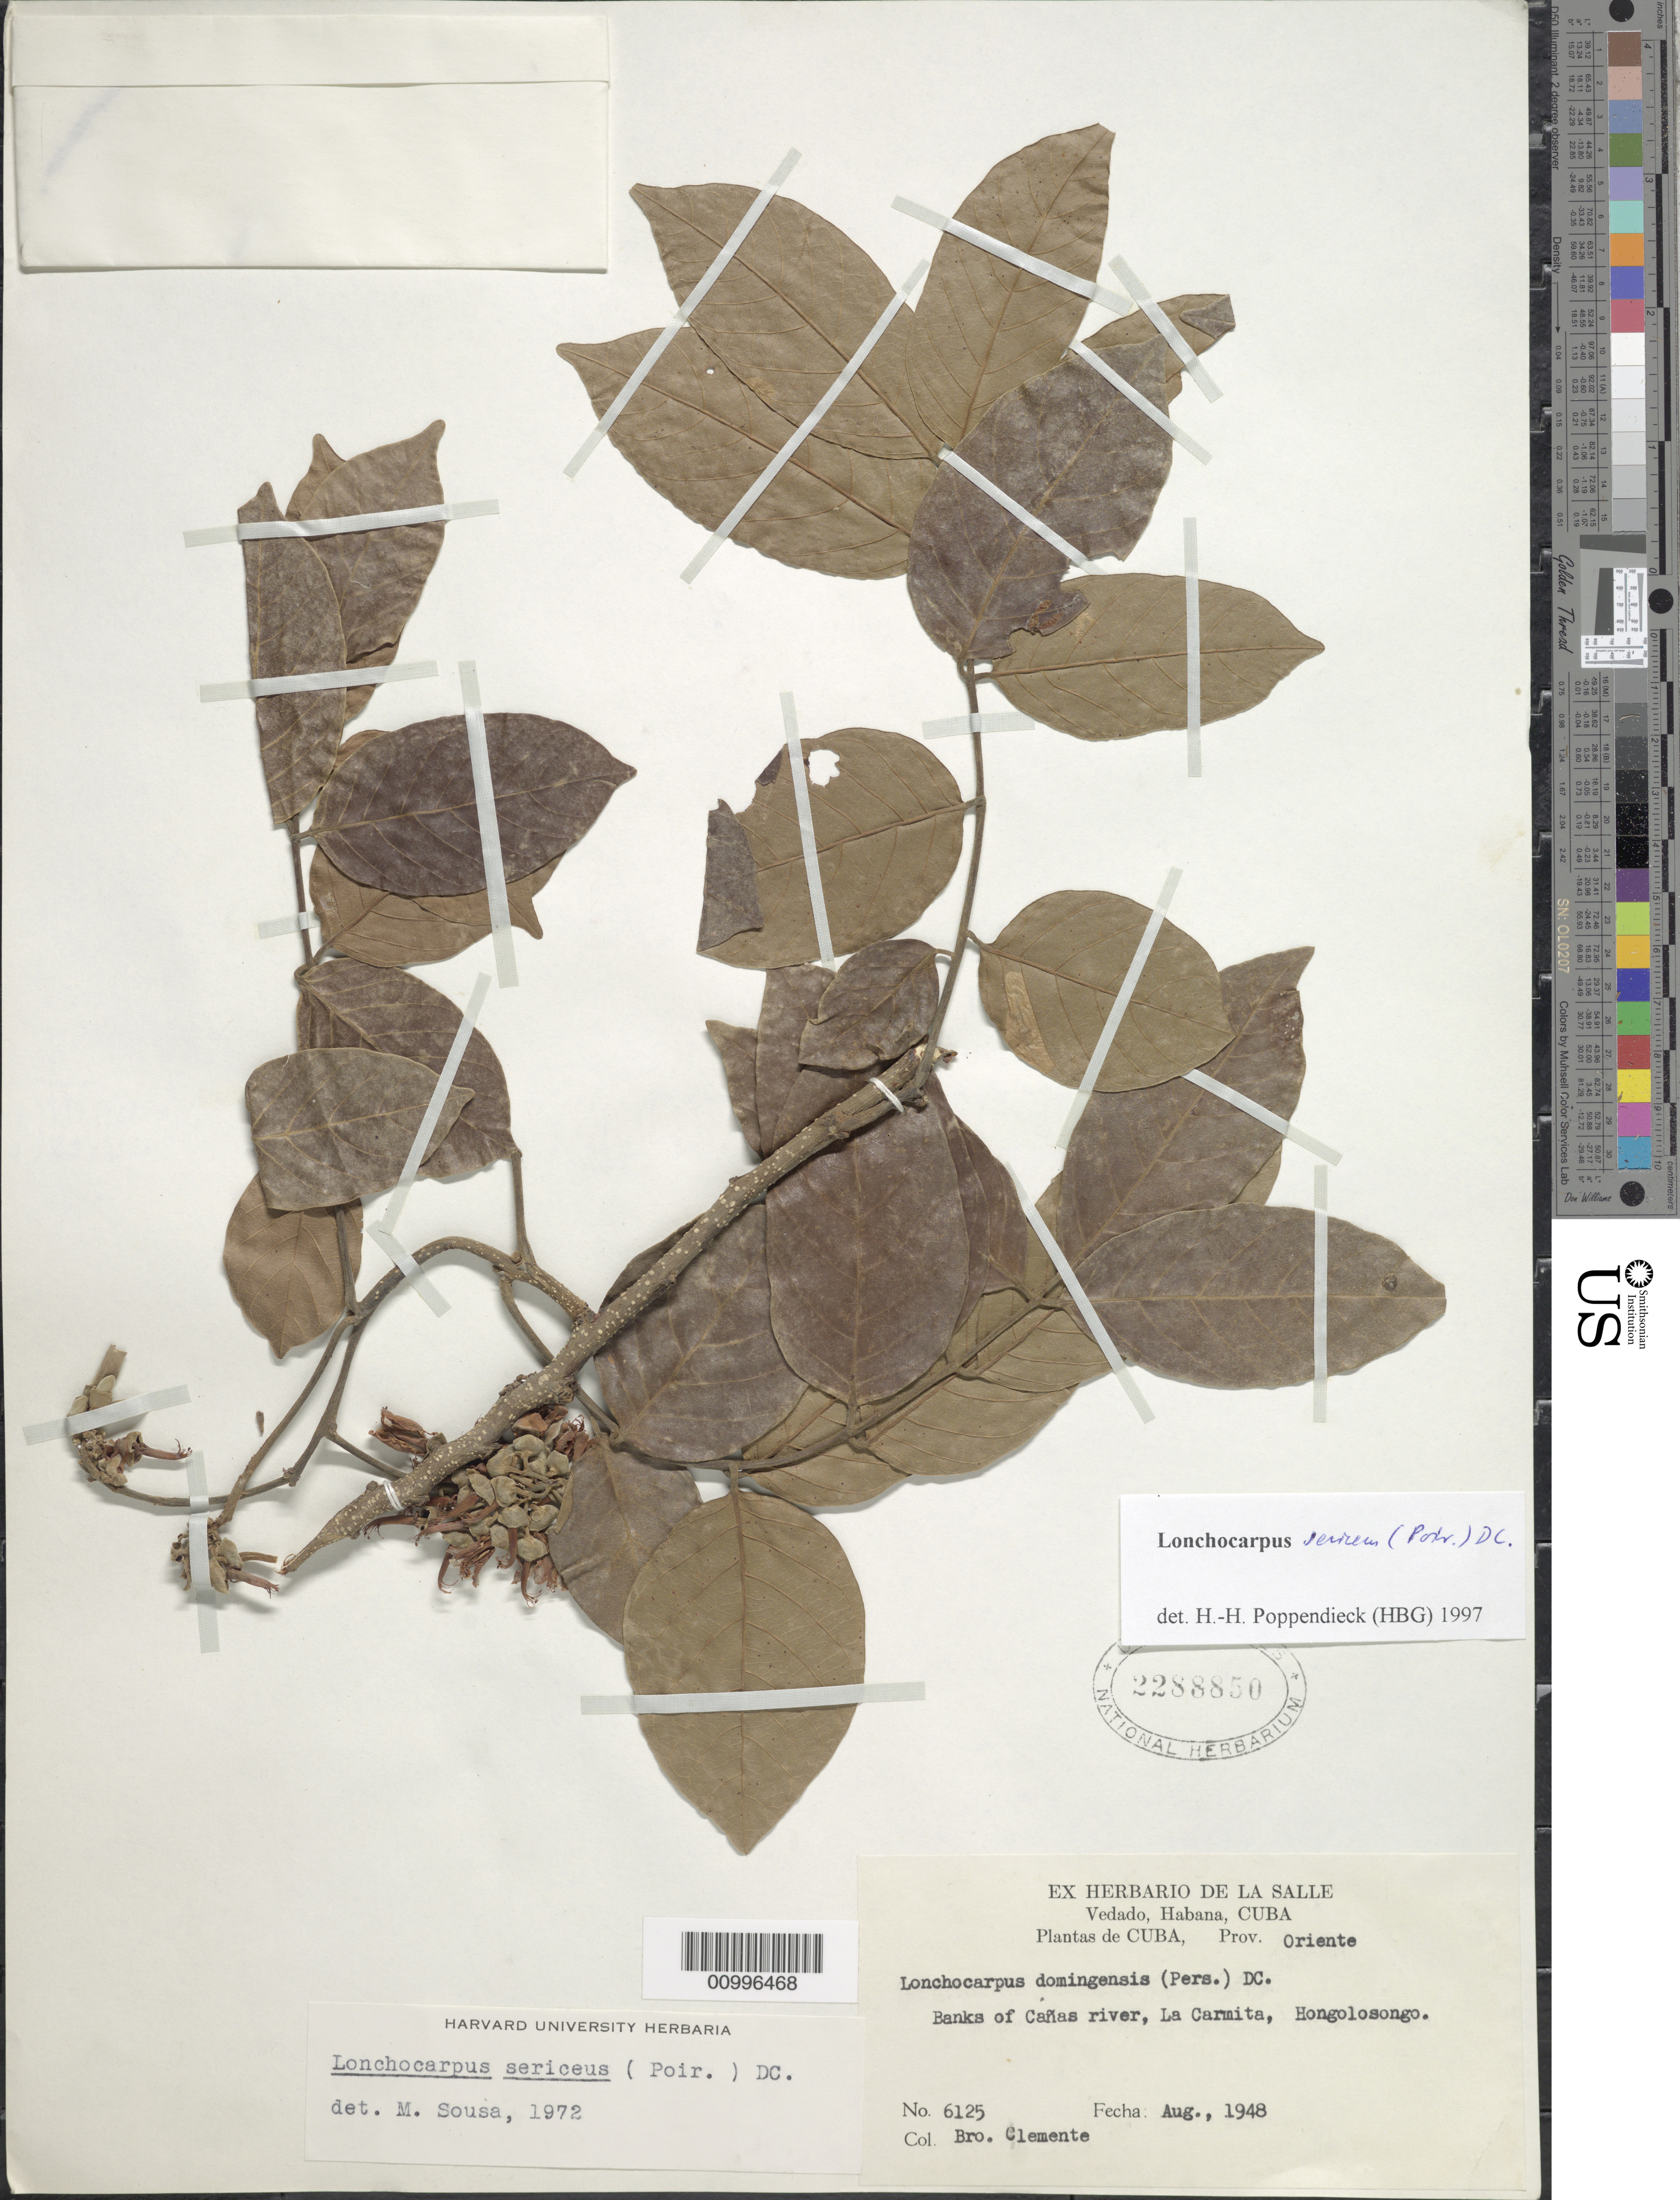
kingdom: Plantae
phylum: Tracheophyta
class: Magnoliopsida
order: Fabales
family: Fabaceae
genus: Lonchocarpus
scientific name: Lonchocarpus sericeus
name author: (Poir.) Kunth ex DC.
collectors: Bro. Clemente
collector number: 6125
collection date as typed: Aug 1948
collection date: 1948-08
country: Cuba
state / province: Oriente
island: Cuba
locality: Banks of Canas river, La Carmita, Hongolosongo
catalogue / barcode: US 228850